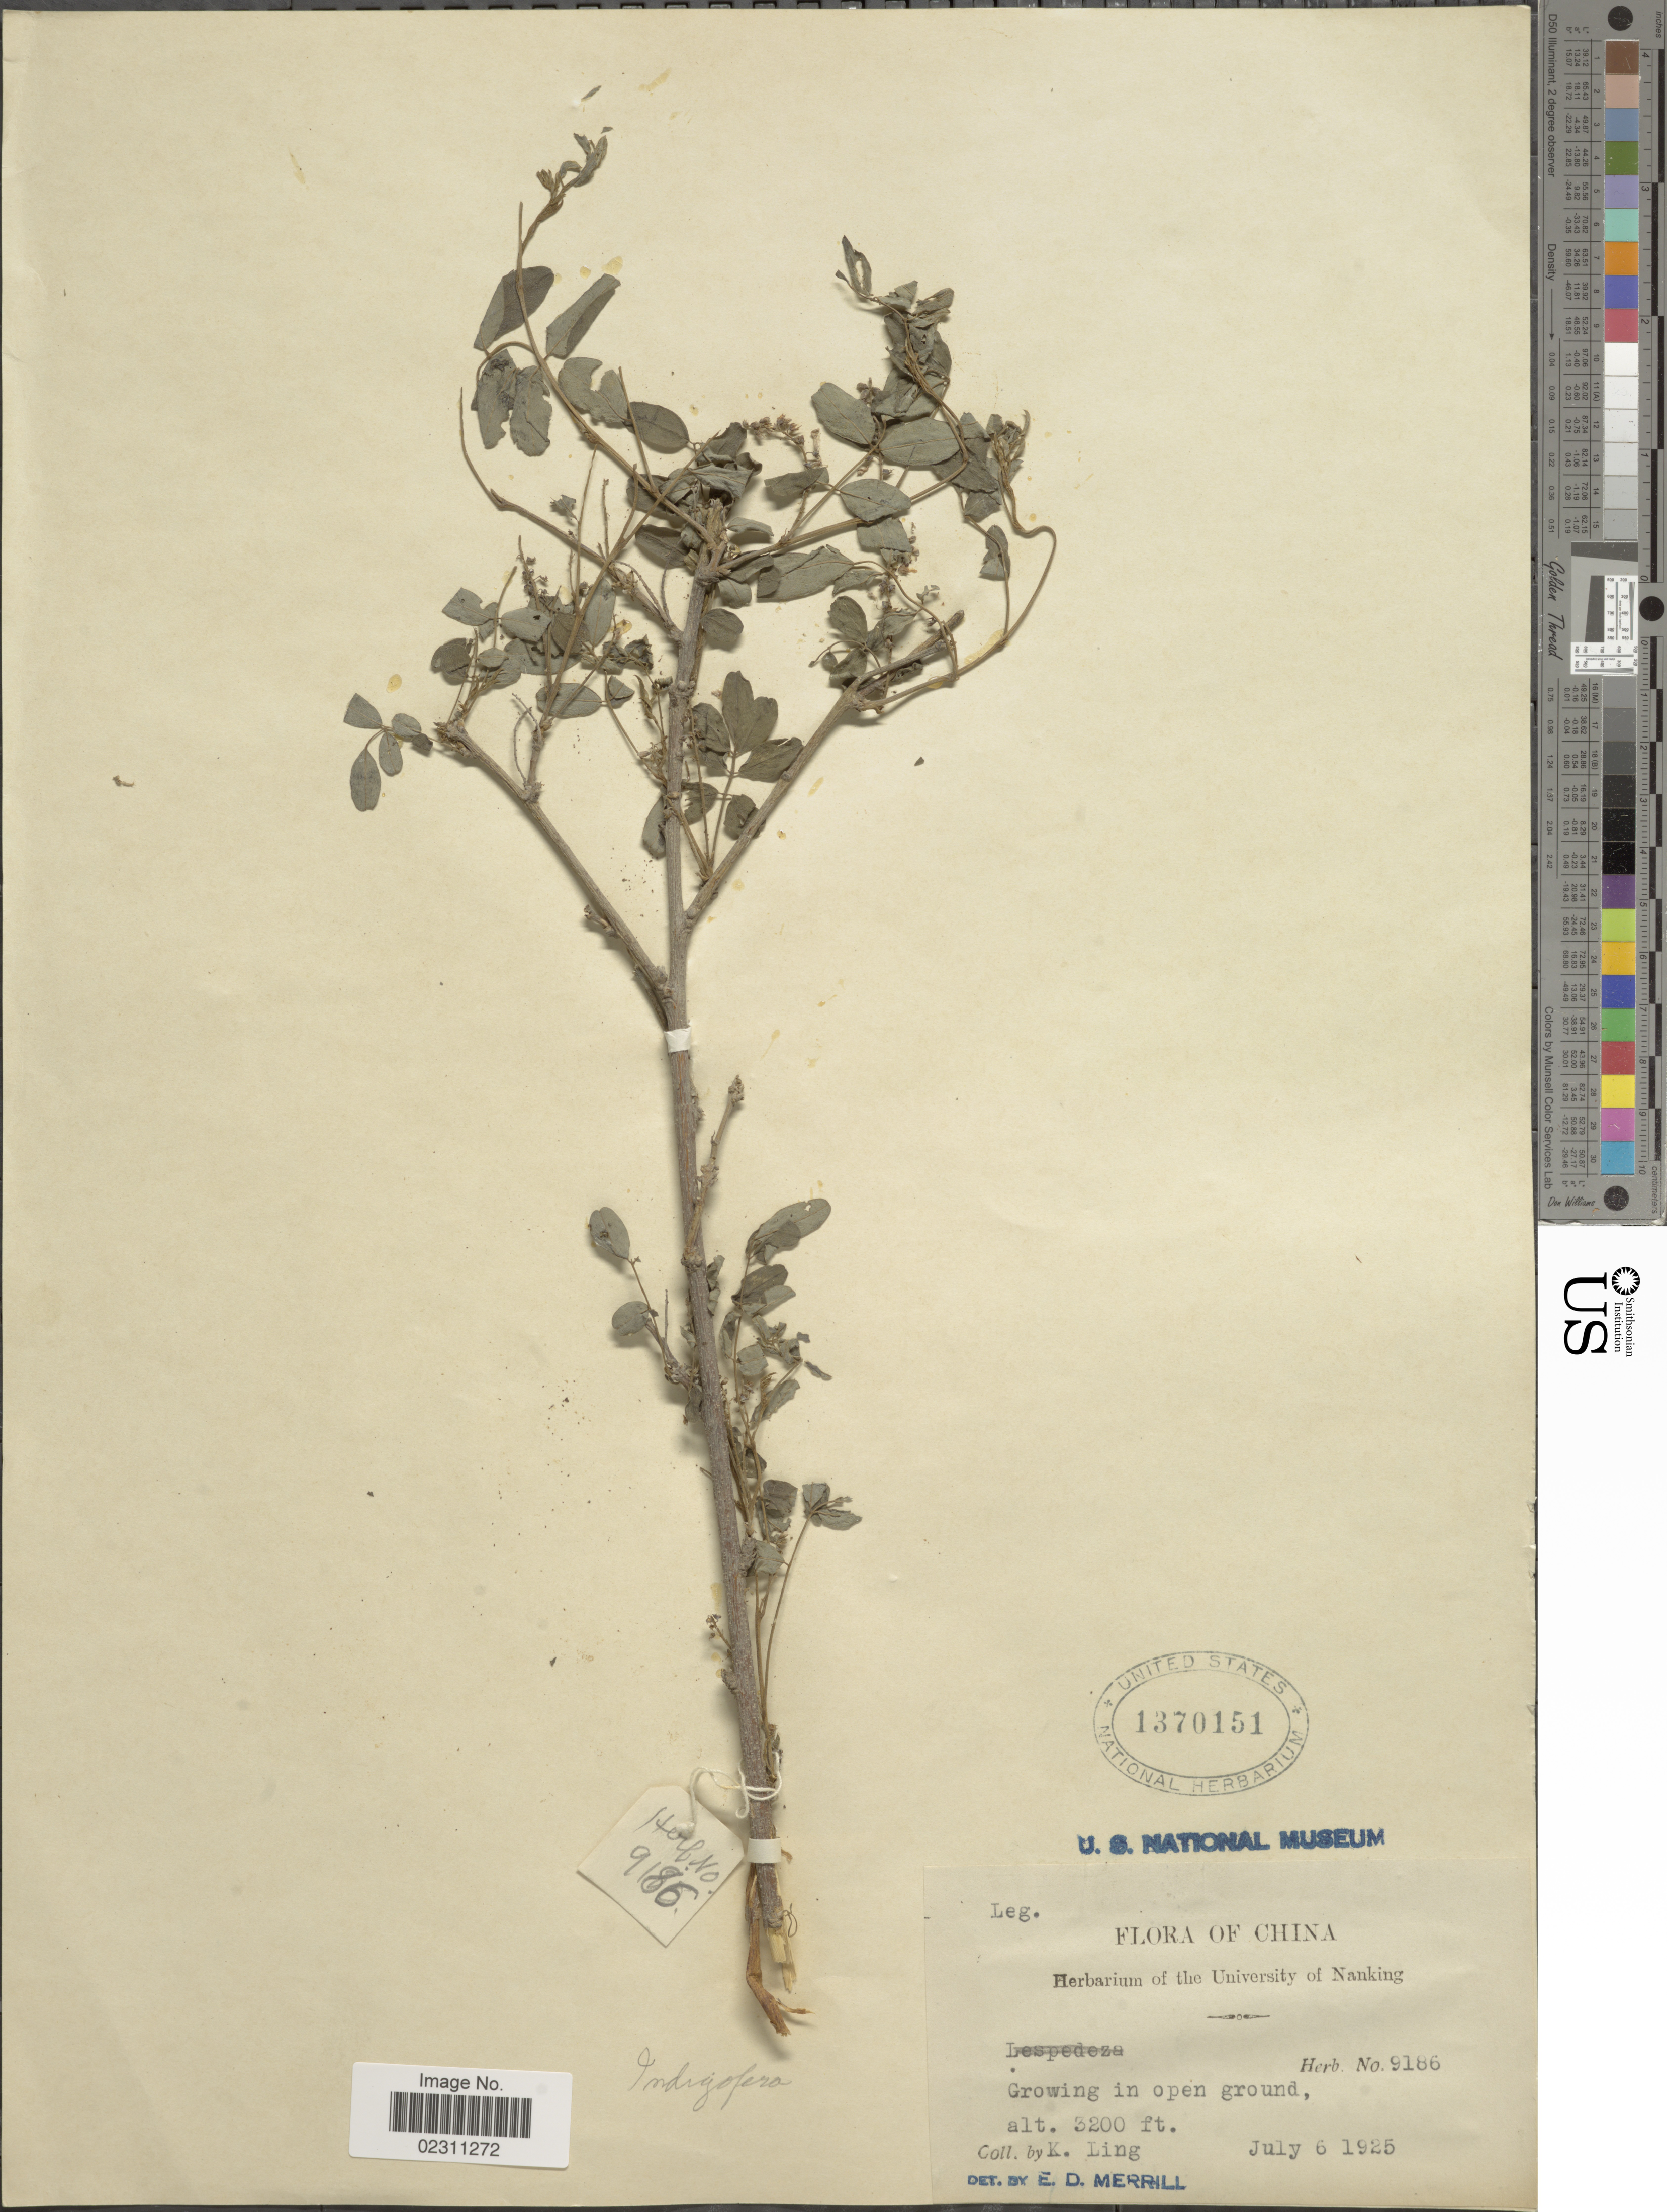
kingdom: Plantae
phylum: Tracheophyta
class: Magnoliopsida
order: Fabales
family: Fabaceae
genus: Indigofera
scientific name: Indigofera sp.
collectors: K. Ling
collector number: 9186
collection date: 1925-07-06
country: China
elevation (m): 975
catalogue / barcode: US 1370151